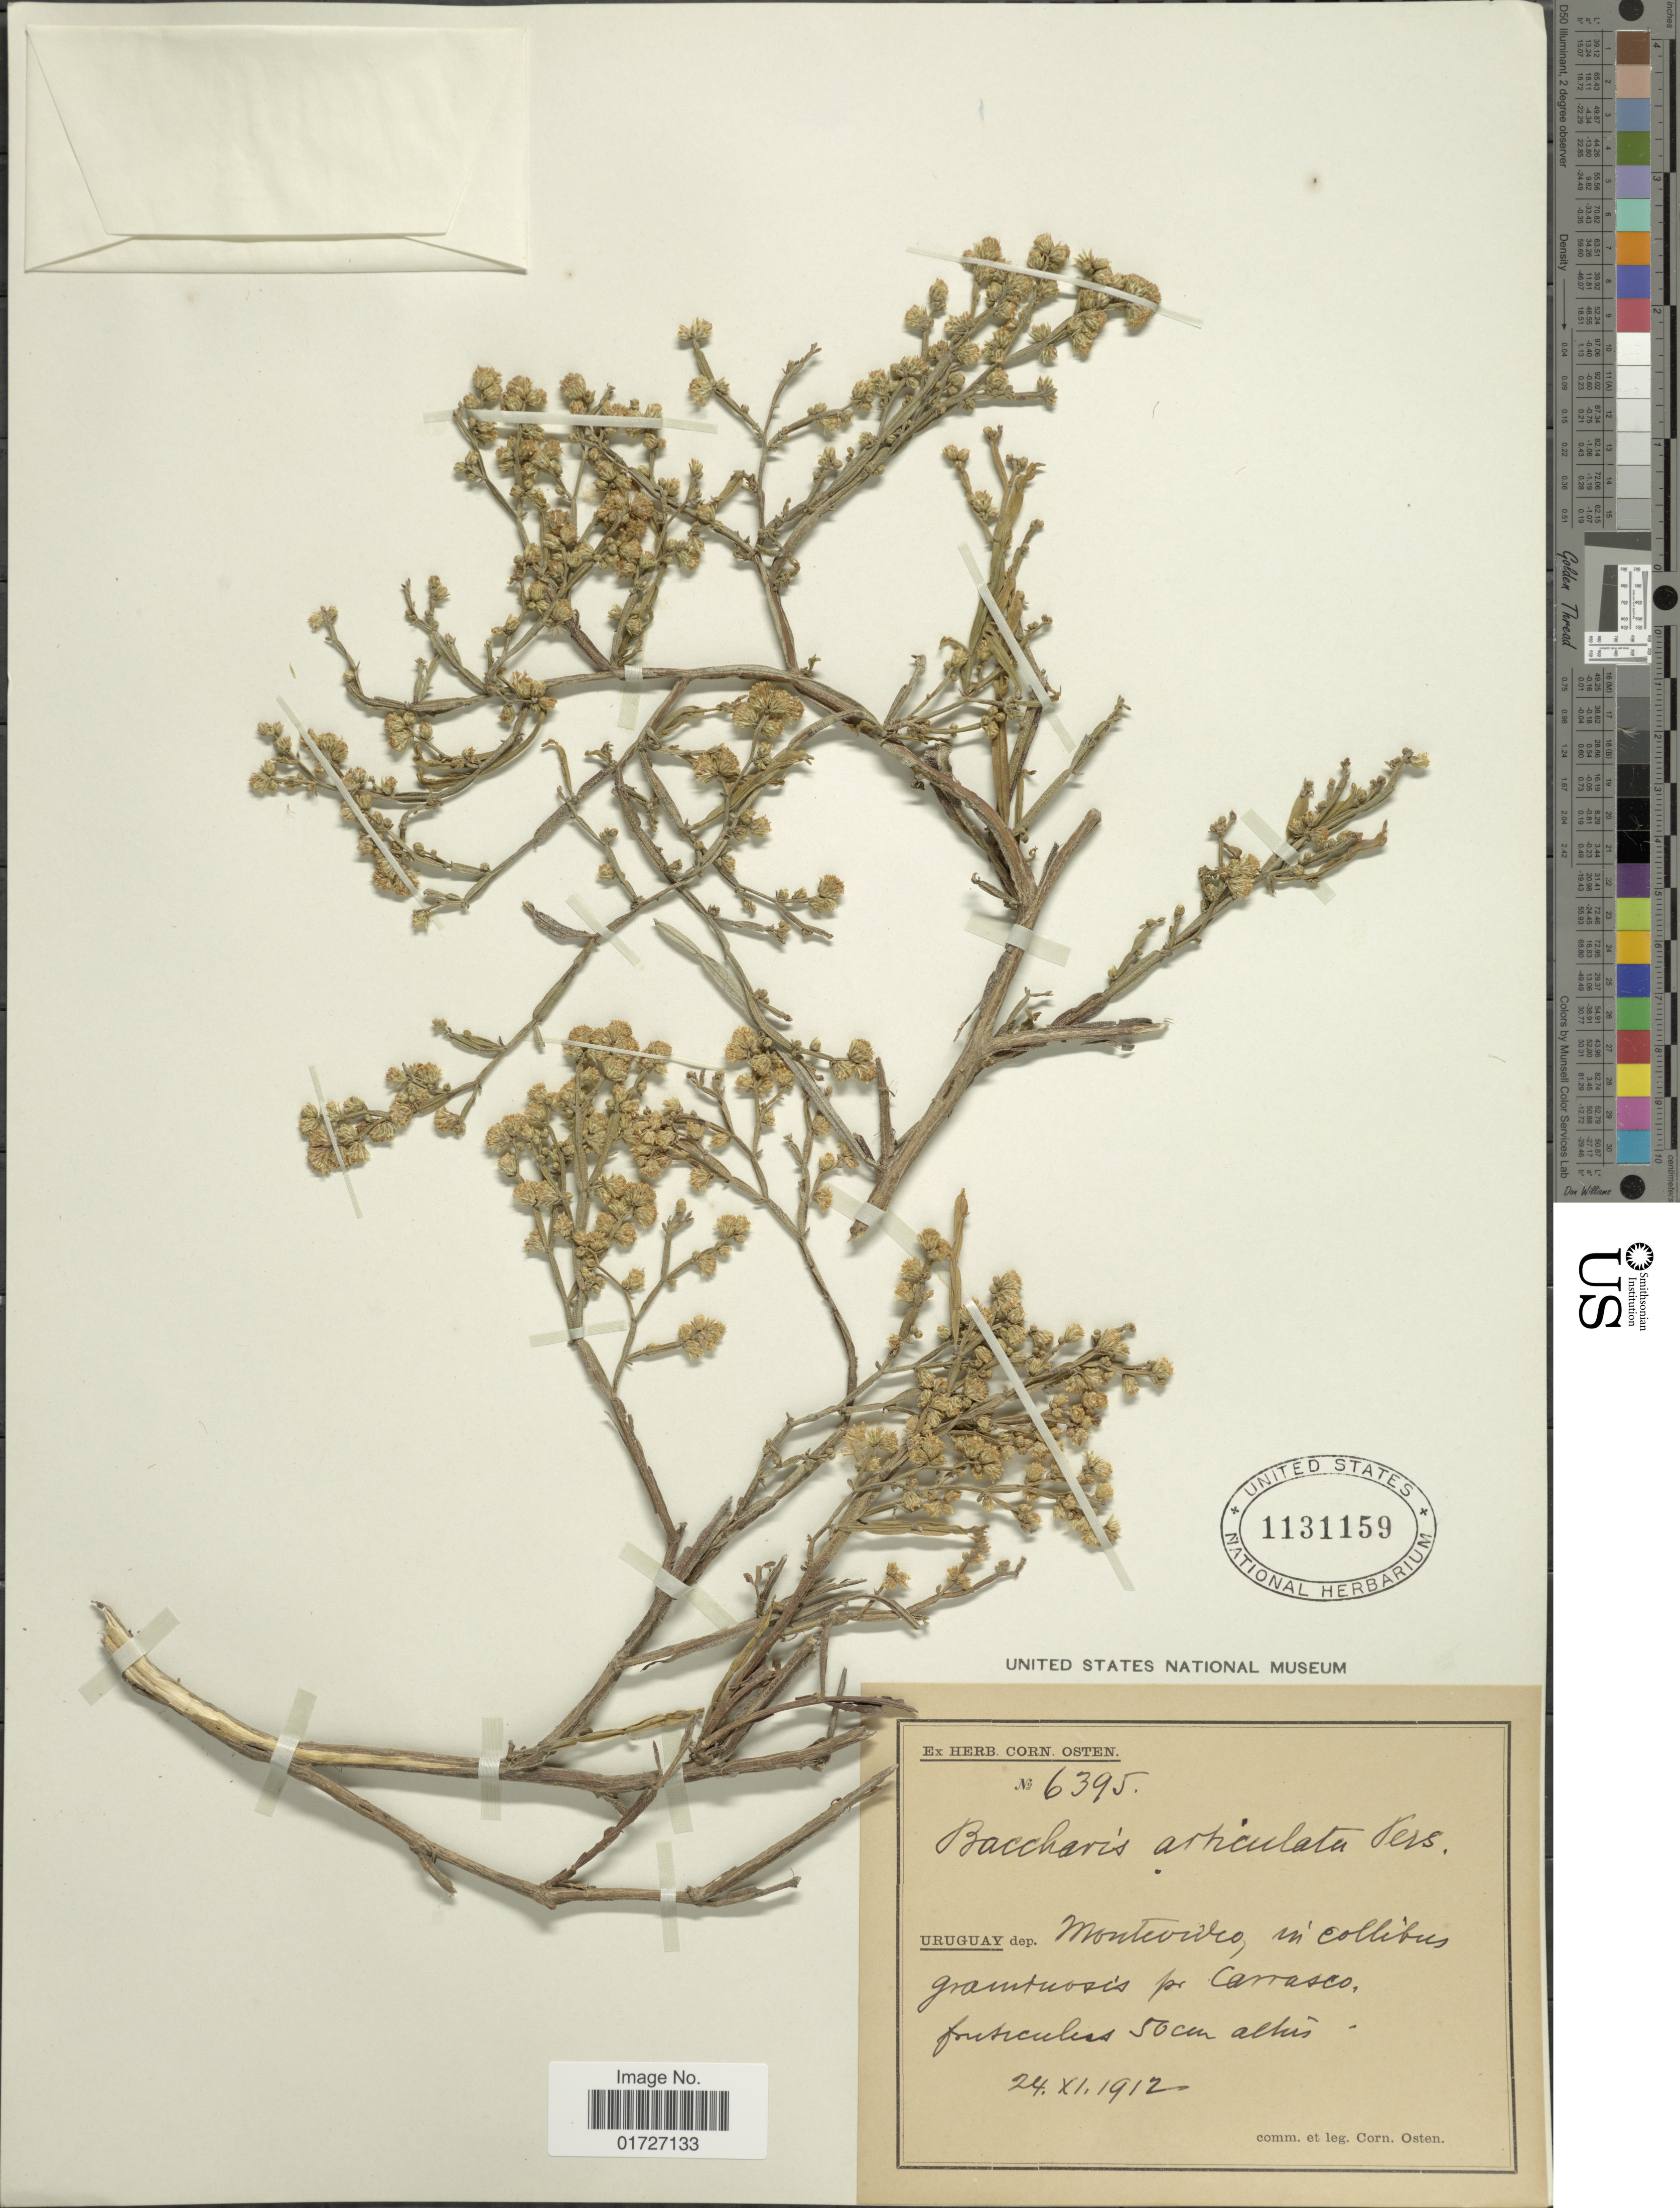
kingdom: Plantae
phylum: Tracheophyta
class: Magnoliopsida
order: Asterales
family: Asteraceae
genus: Baccharis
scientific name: Baccharis articulata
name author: (Lam.) Pers.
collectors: C. Osten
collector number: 6395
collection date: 1912-11-24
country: Uruguay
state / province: Montevideo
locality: Pr. Corrasco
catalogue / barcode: US 1131159